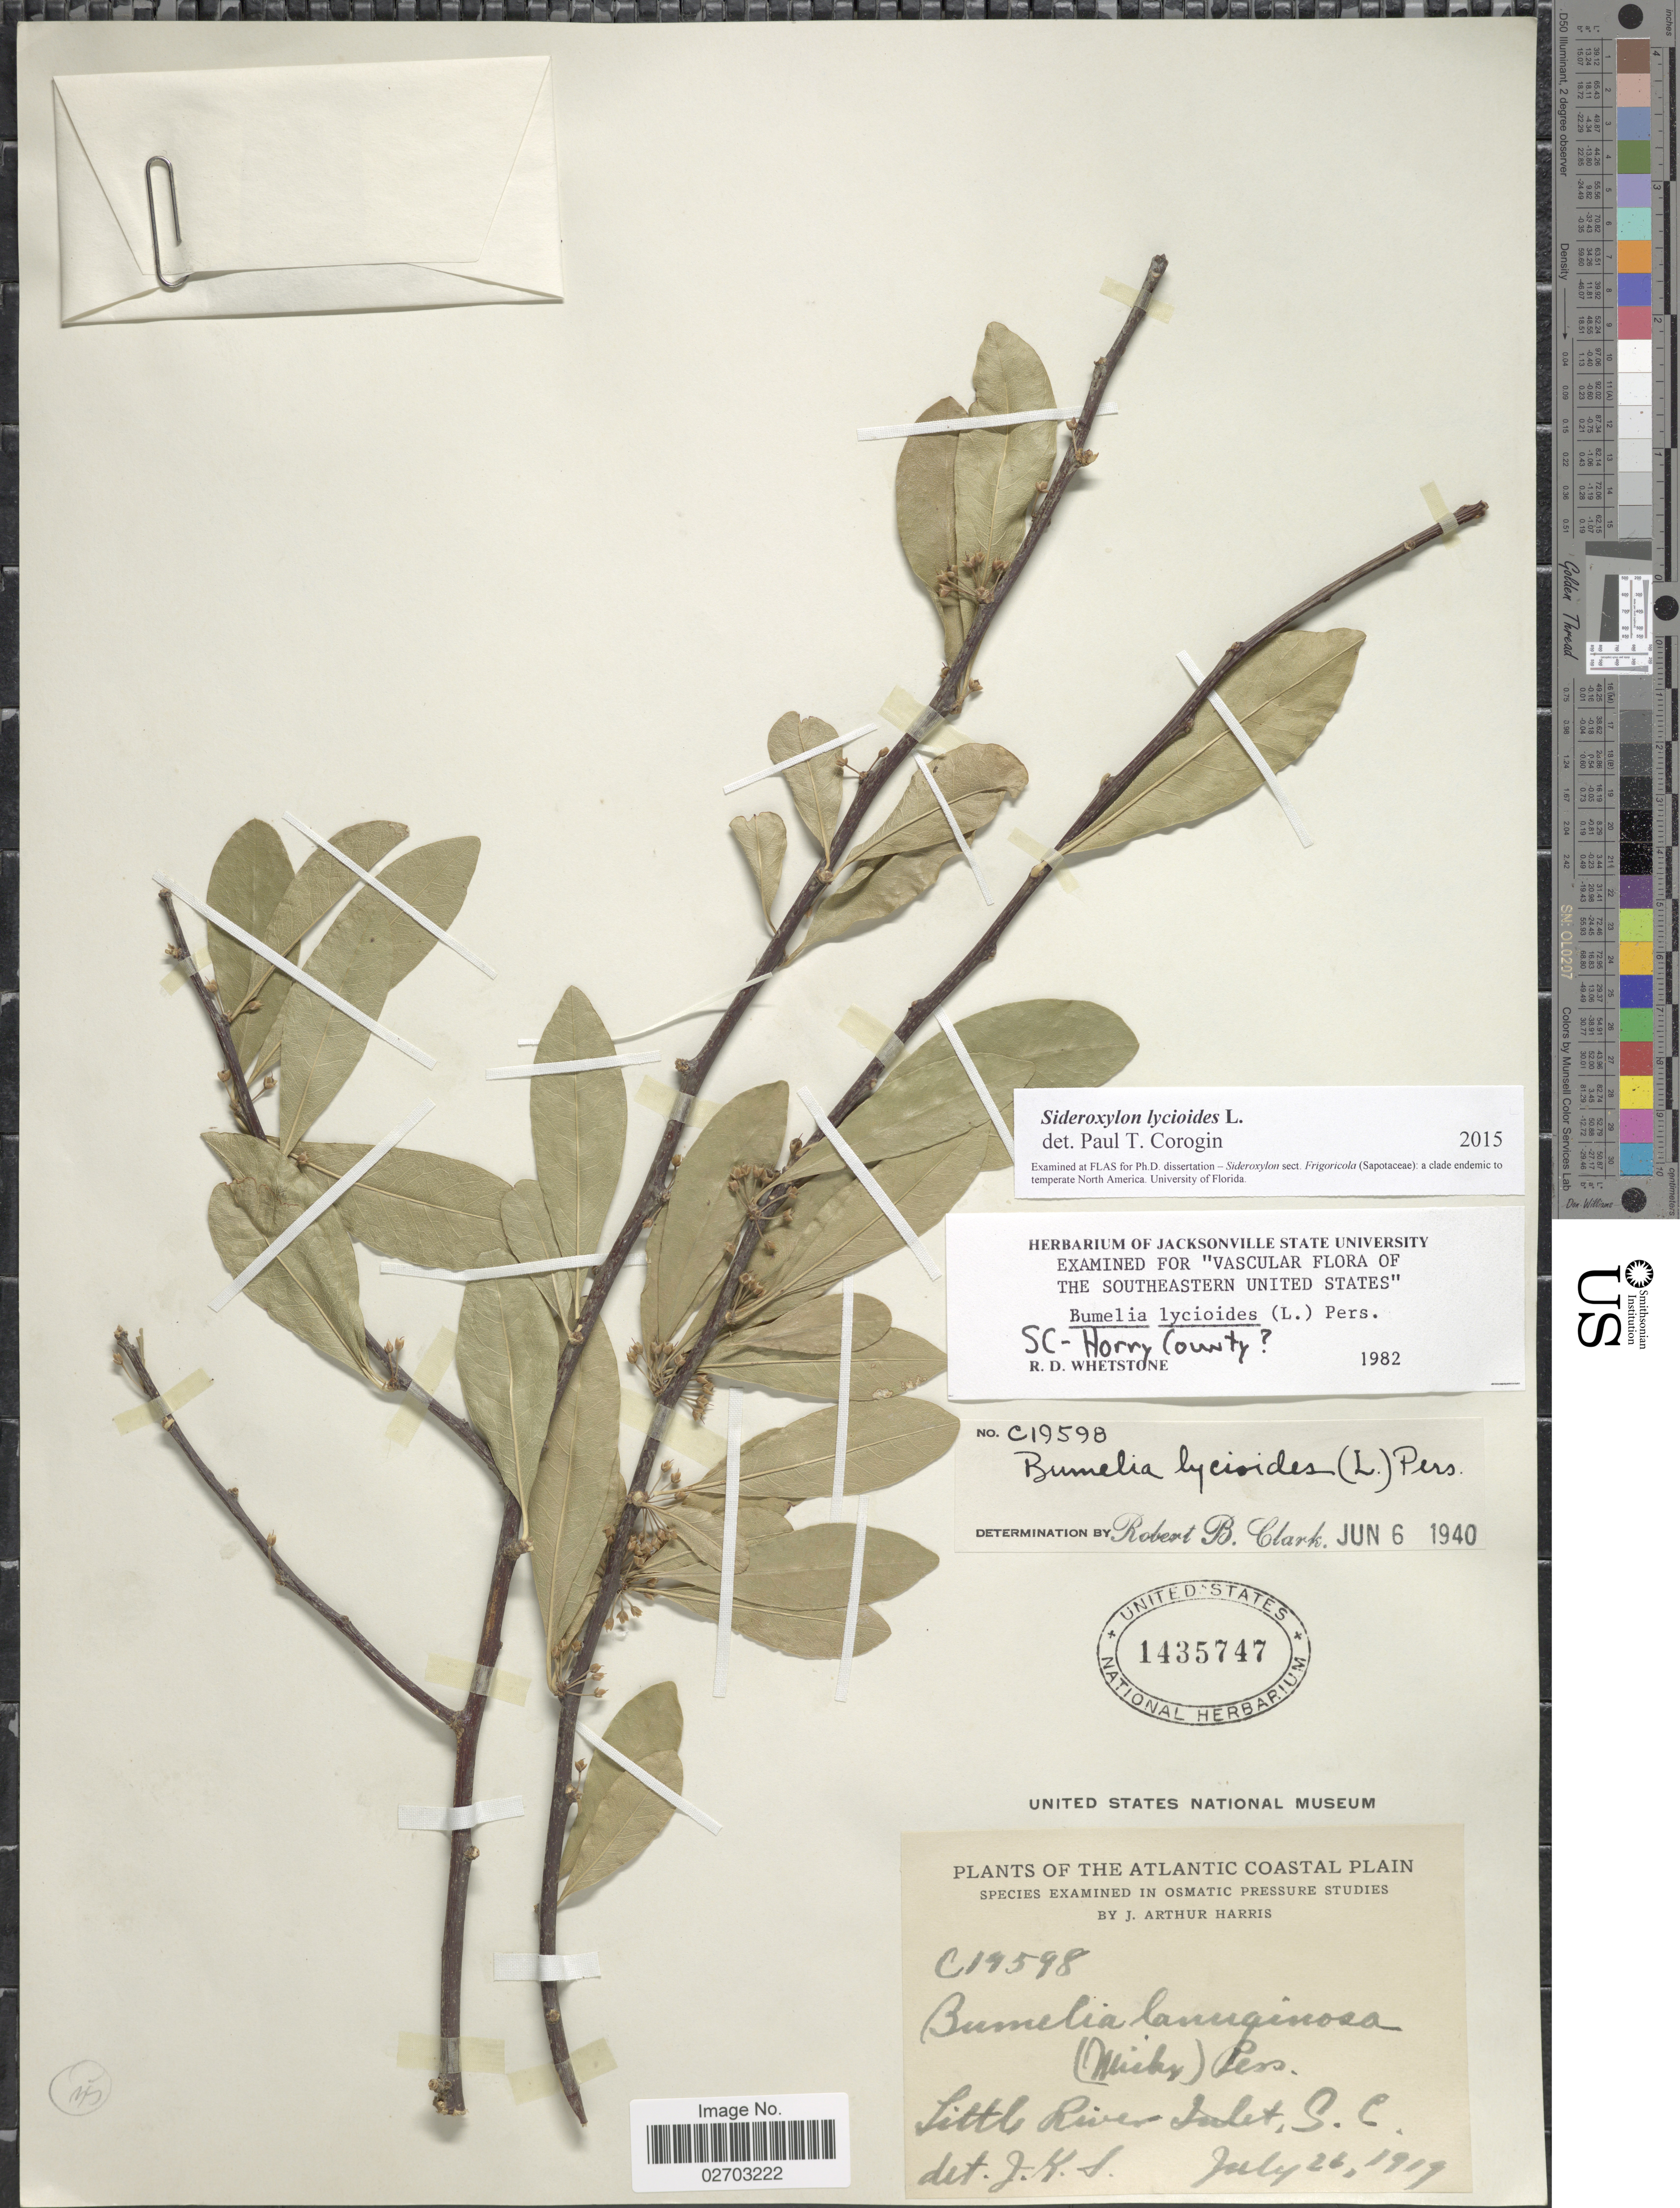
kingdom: Plantae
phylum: Tracheophyta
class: Magnoliopsida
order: Ericales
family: Sapotaceae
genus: Sideroxylon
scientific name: Sideroxylon lycioides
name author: L.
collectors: J. A. Harris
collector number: C14598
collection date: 1919-07-26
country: United States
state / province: South Carolina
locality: Atlantic Coastal Plain, Little River Inlet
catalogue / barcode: US 1435747